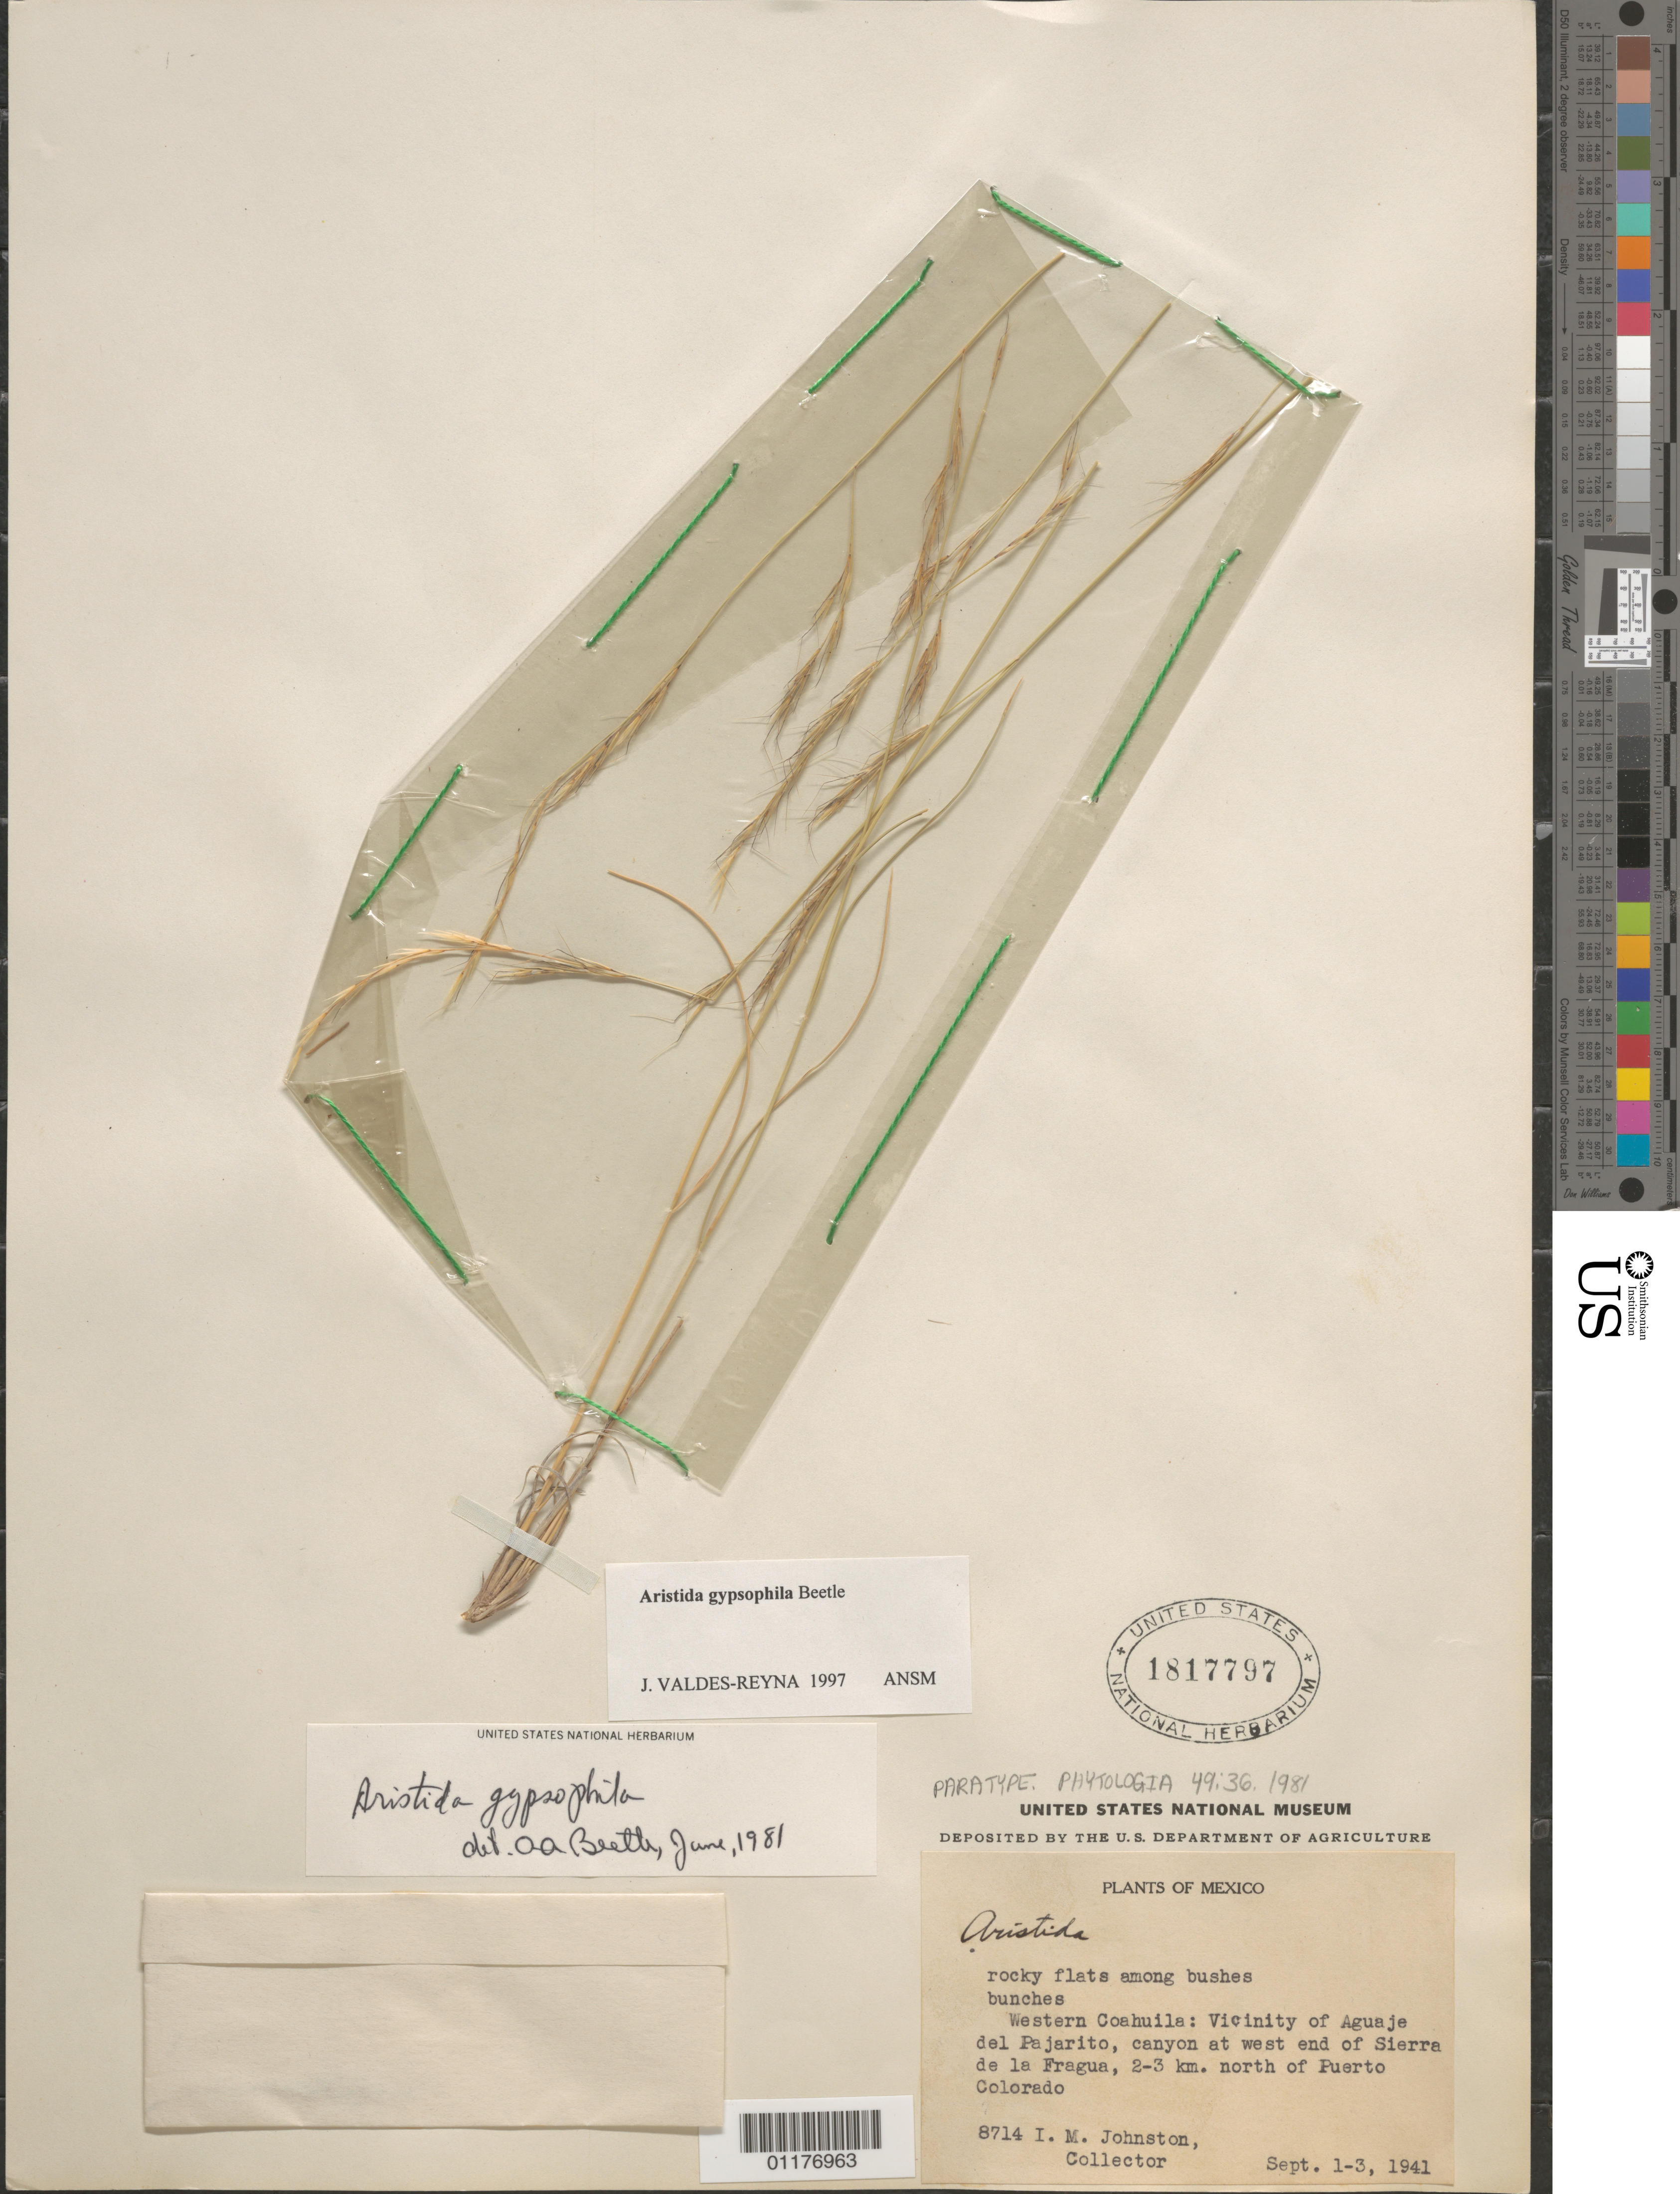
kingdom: Plantae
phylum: Tracheophyta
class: Liliopsida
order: Poales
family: Poaceae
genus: Aristida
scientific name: Aristida gypsophila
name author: Beetle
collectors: I.M. Johnston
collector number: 8714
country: Mexico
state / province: Coahuila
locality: Aguaje del Pajarito,m canyon at W end of Sierra de la Fragun, N of Puerto Colorado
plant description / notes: Paratype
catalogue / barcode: US 1817797